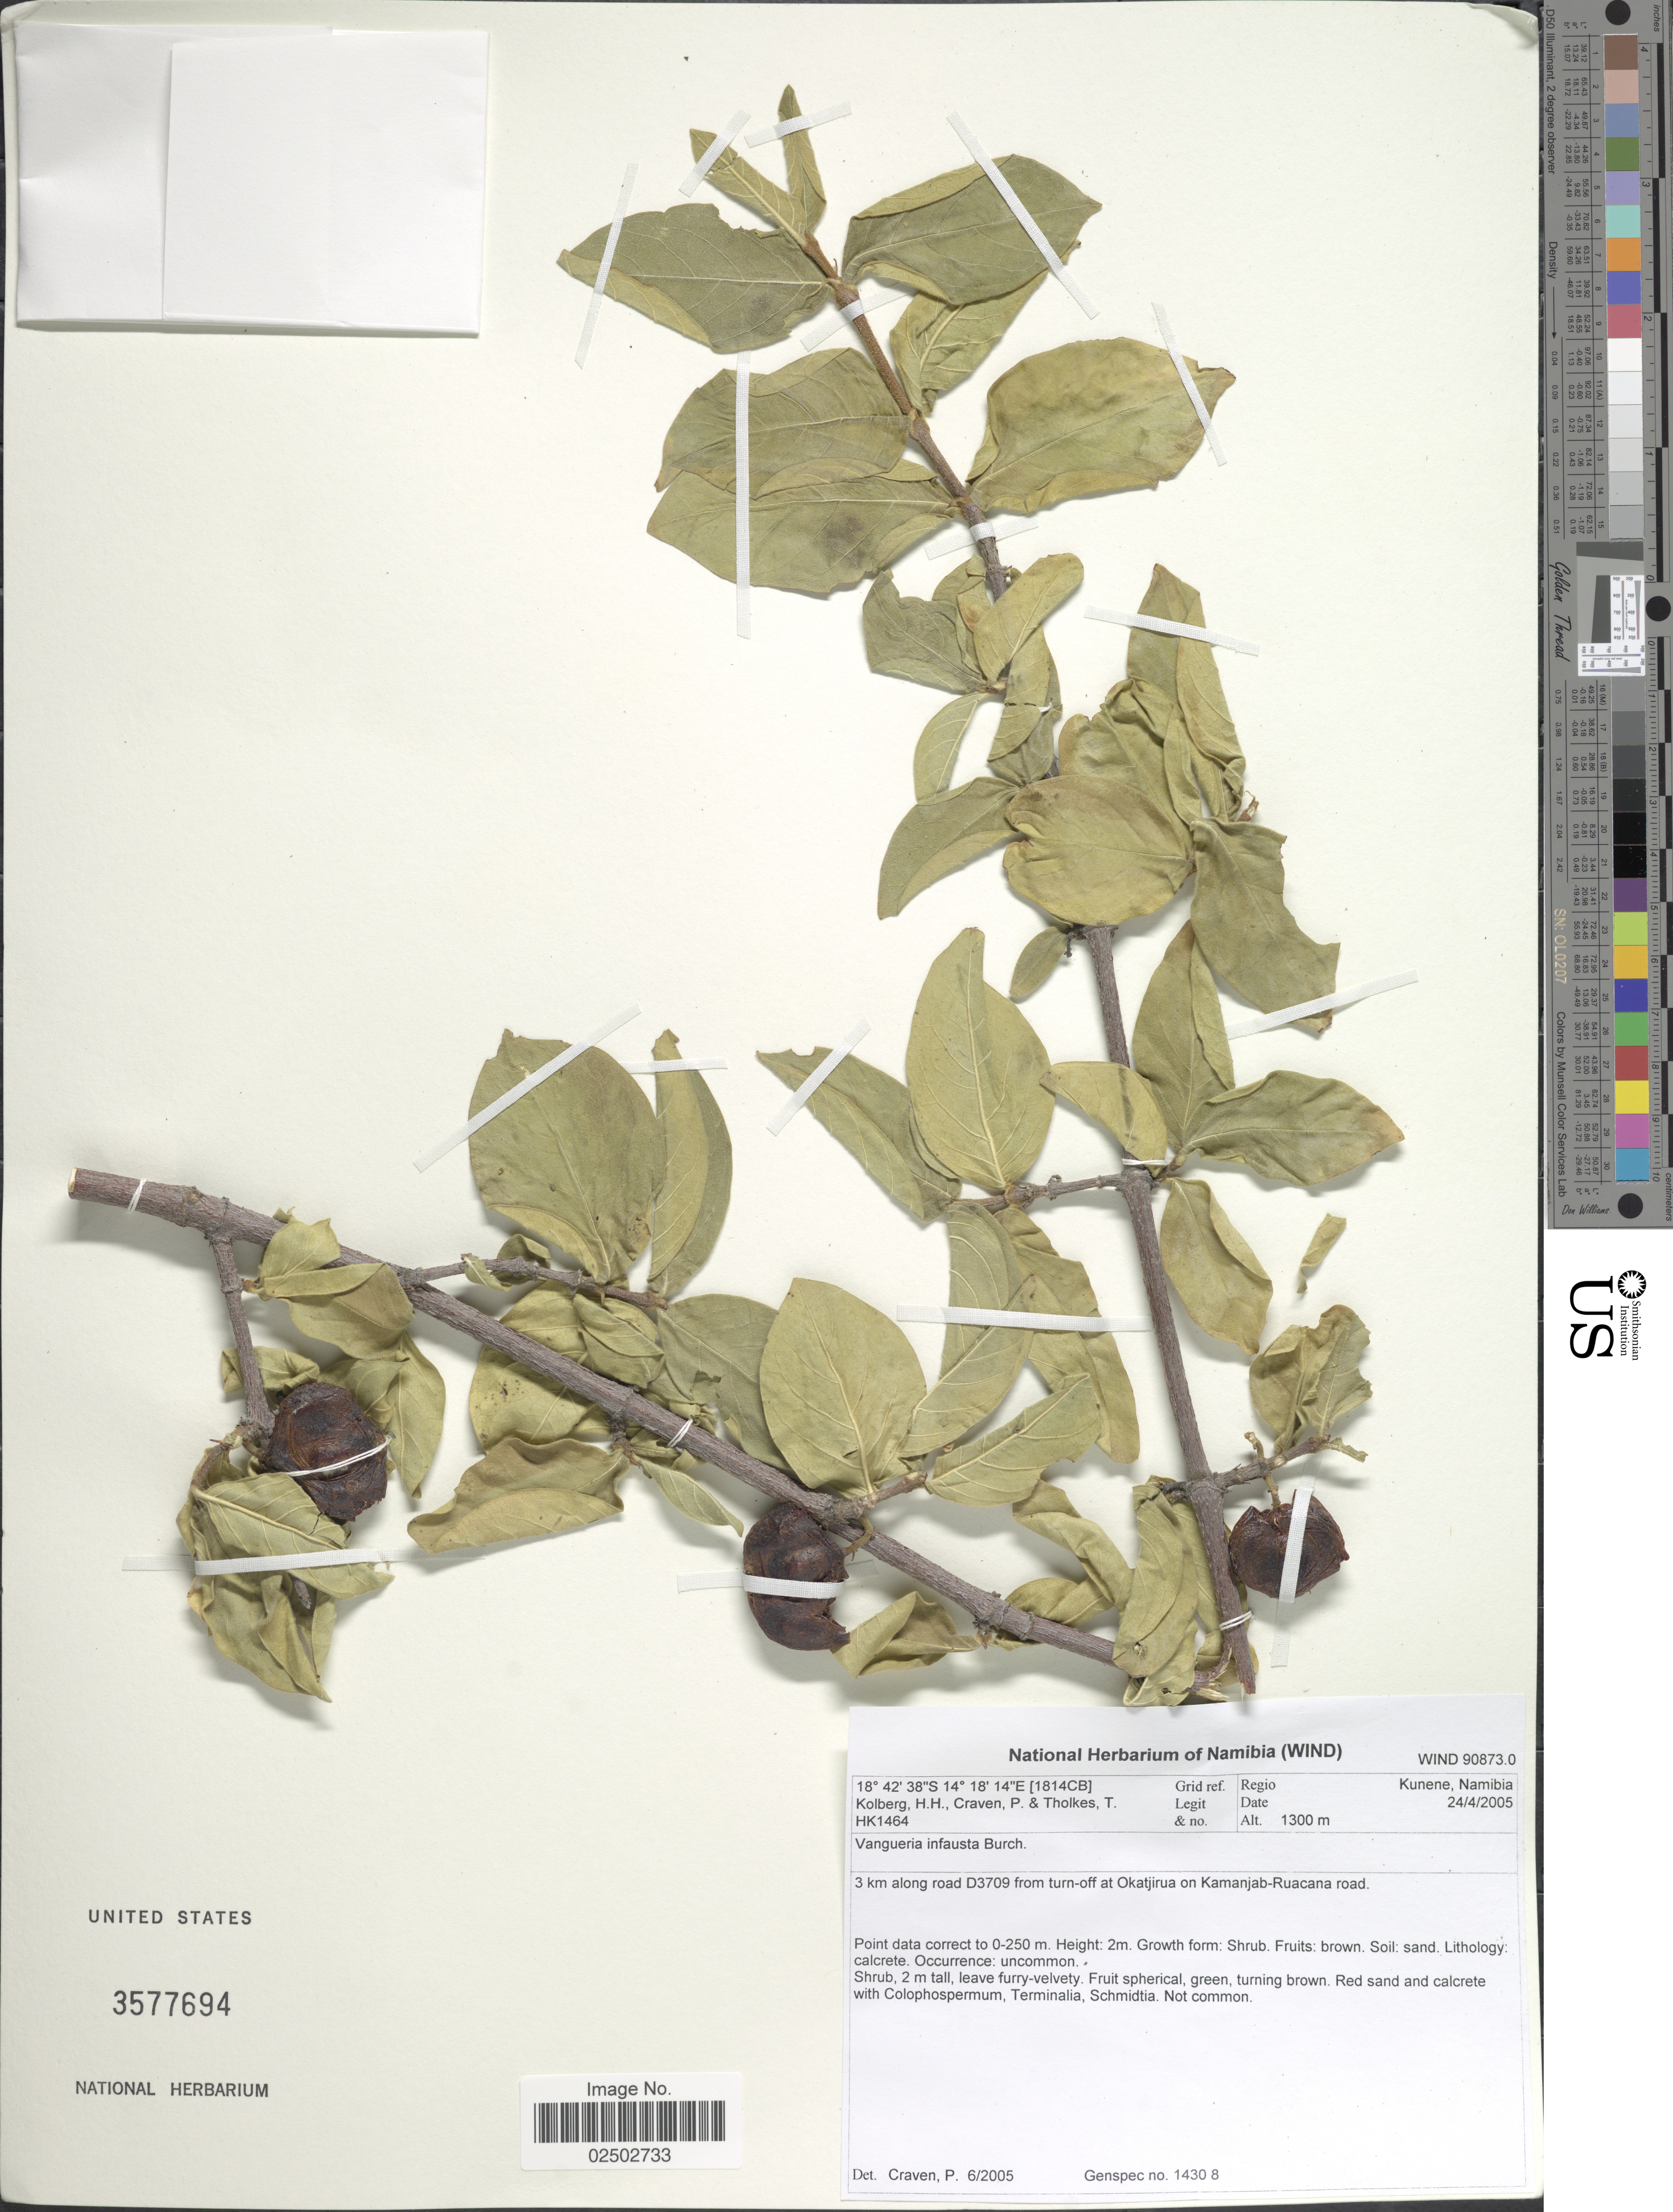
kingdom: Plantae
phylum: Tracheophyta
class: Magnoliopsida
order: Gentianales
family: Rubiaceae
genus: Vangueria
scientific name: Vangueria infausta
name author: D.G. Burch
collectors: H. H. Kolberg, P. Craven & T. Tholkes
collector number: HK1464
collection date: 2005-04-24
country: Namibia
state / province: Kunene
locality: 3 km a;ong road D3709 from turn-off at Okatjirua on Kamanjab-Ruacana road [1814CB]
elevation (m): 1300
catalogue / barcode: US 3577694